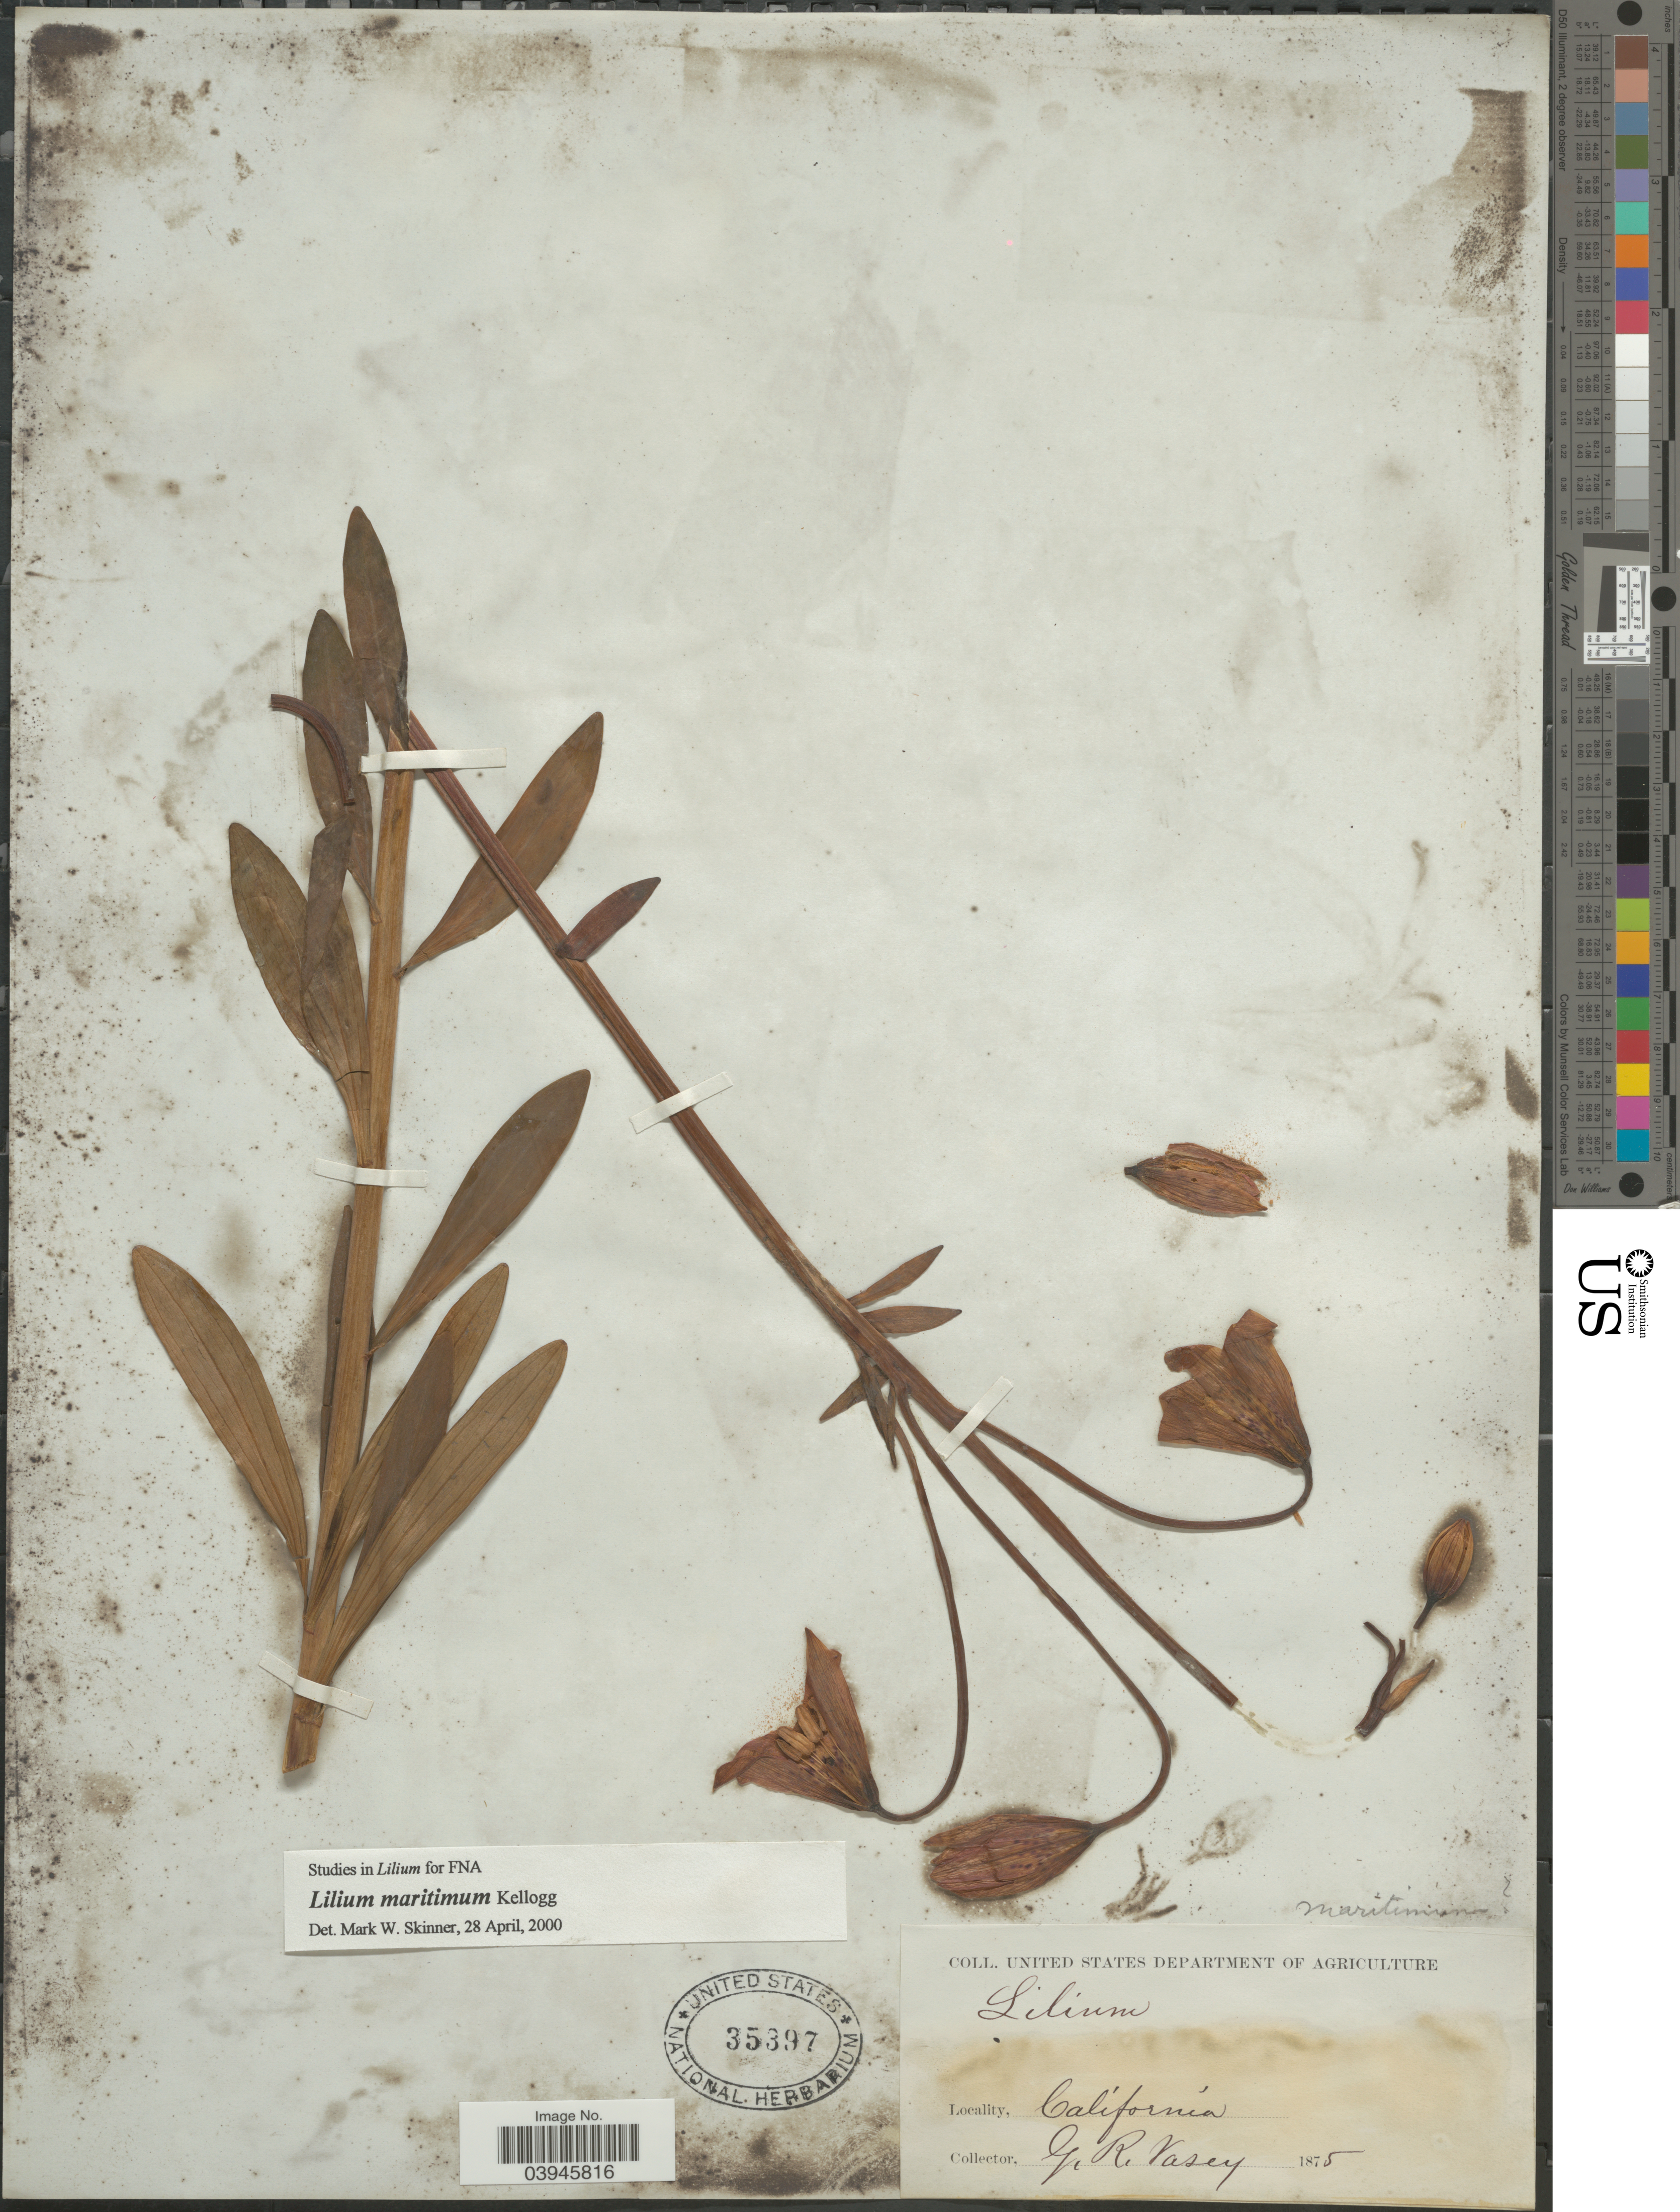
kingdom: Plantae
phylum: Tracheophyta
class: Liliopsida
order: Liliales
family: Liliaceae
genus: Lilium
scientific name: Lilium maritimum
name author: Kellogg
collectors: G. R. Vasey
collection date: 1875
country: United States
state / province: California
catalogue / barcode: US 35397